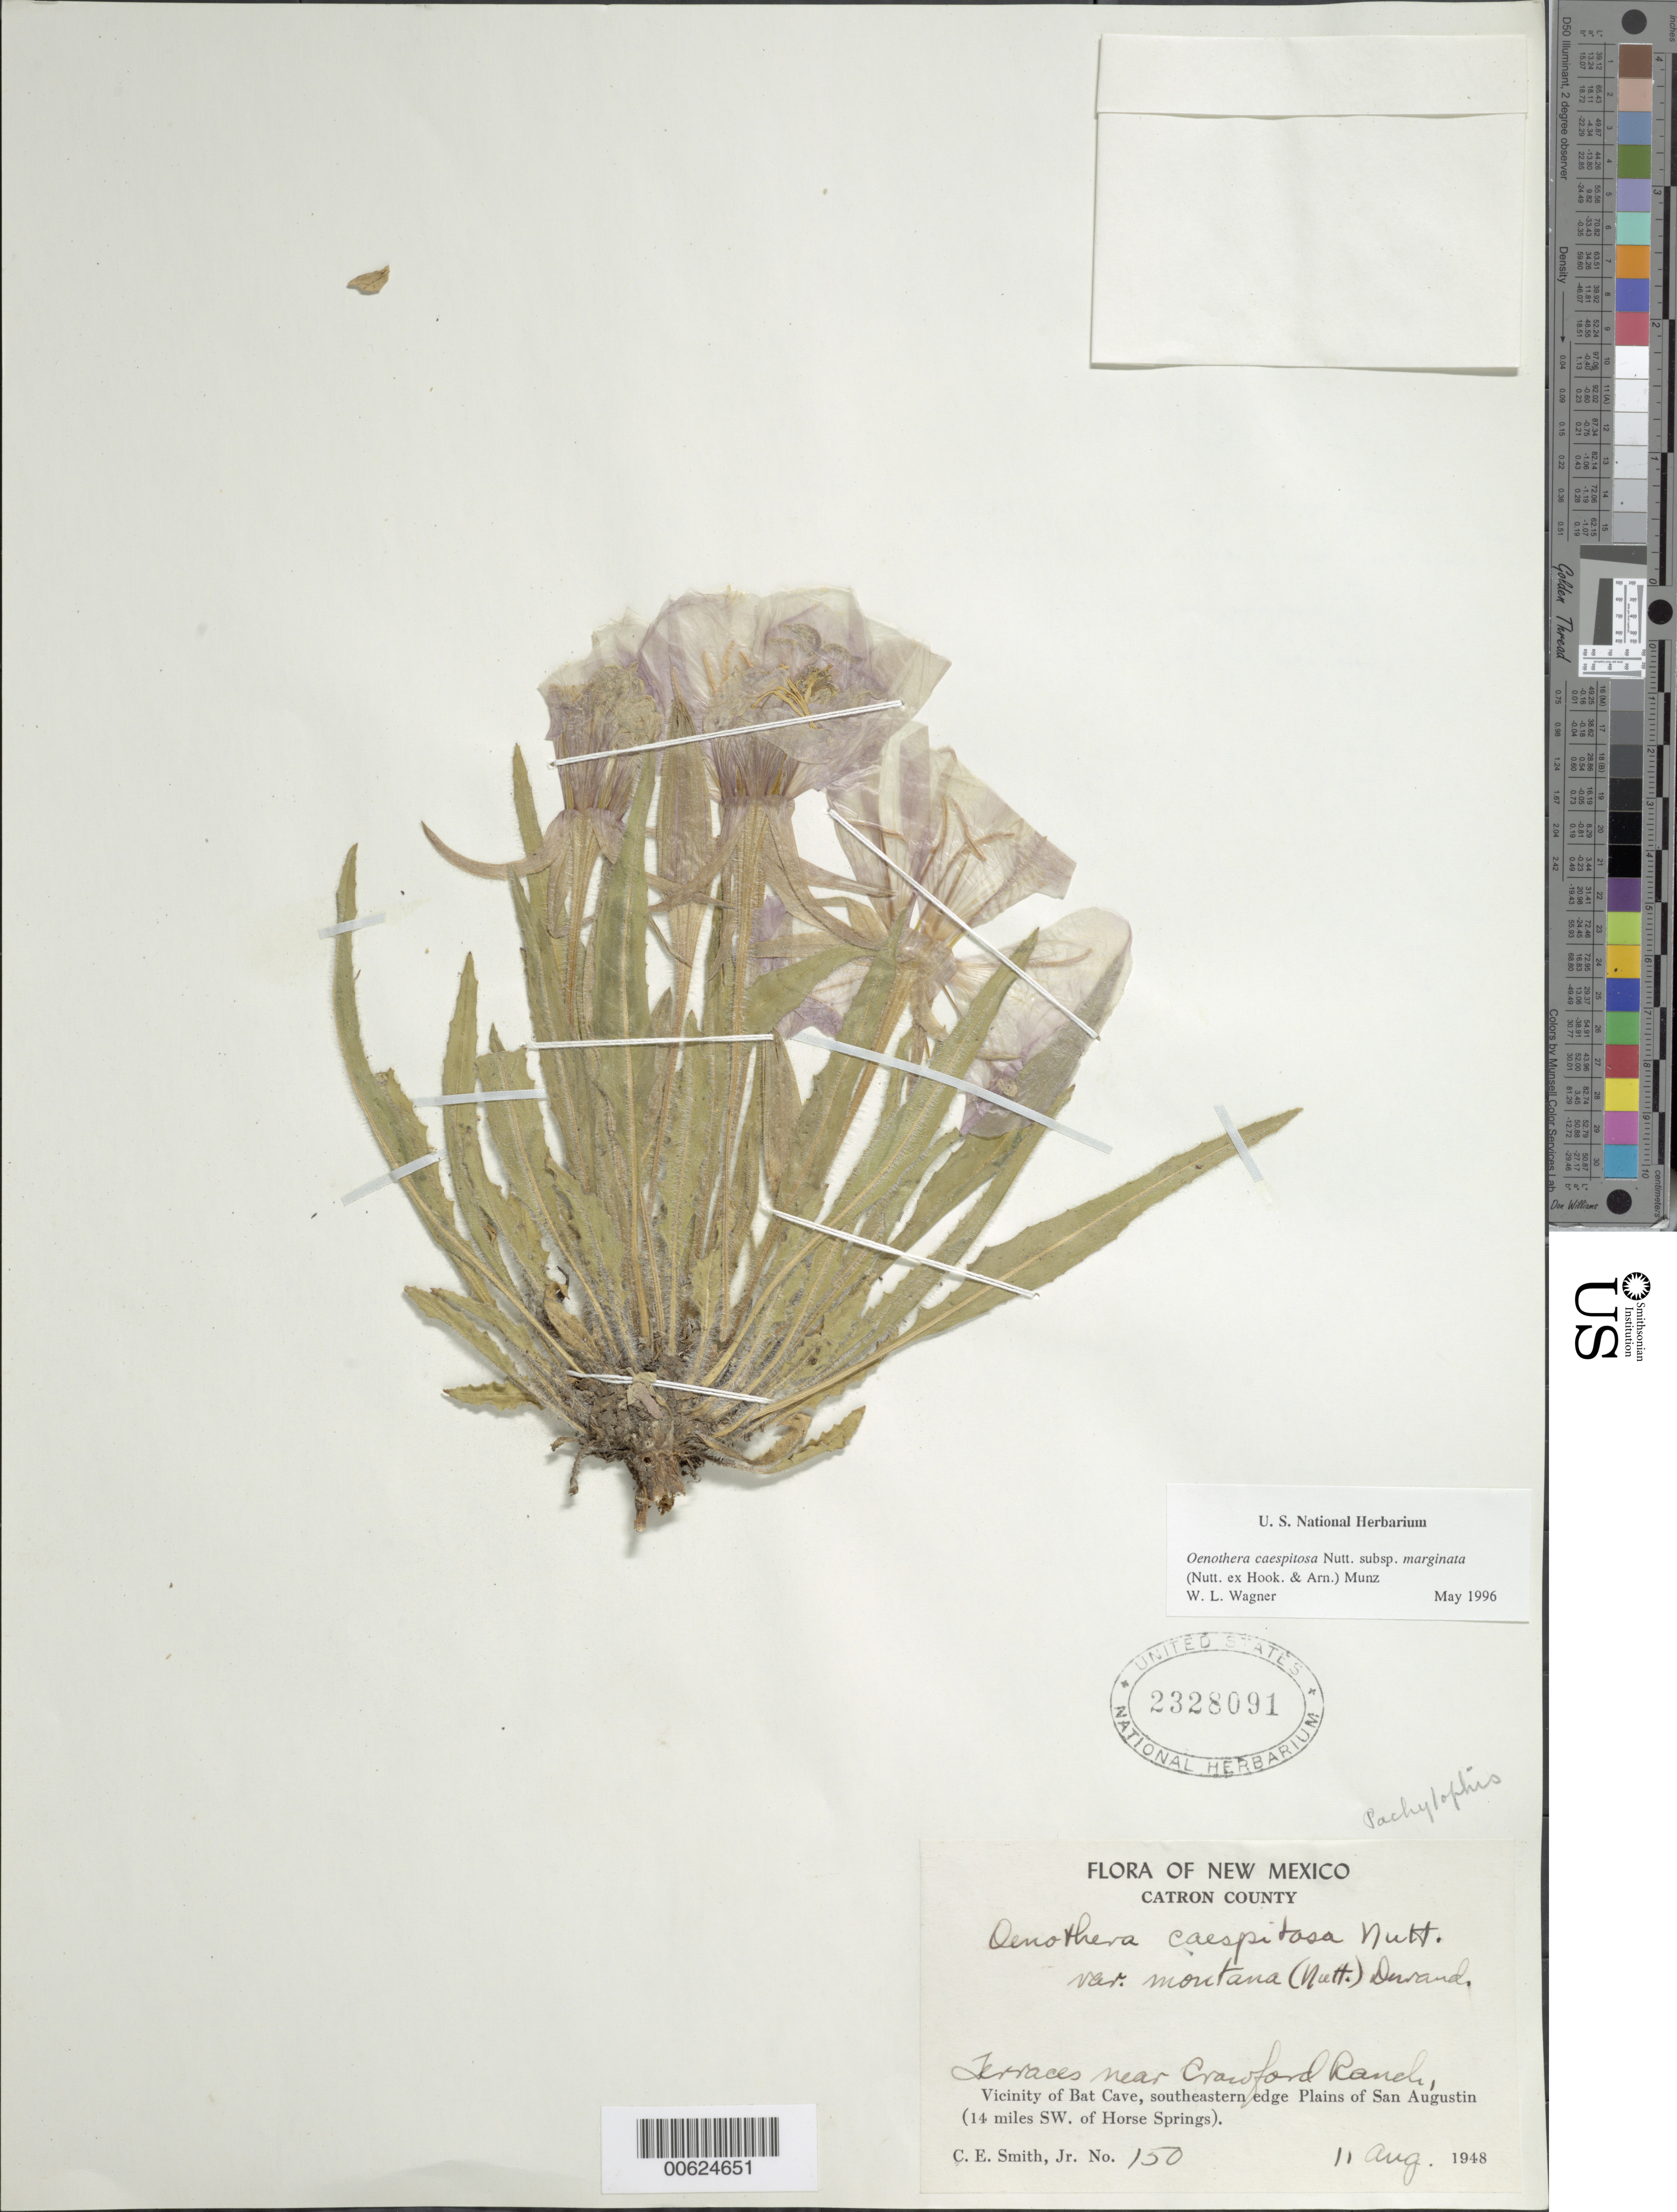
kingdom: Plantae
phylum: Tracheophyta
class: Magnoliopsida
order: Myrtales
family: Onagraceae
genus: Oenothera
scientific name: Oenothera cespitosa subsp. marginata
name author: (Nutt. ex Hook. & Arn.) Munz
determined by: Wagner, W. L., (BOT), Smithsonian Institution - National Museum of Natural History (UNITED STATES)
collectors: C. E. Smith Jr.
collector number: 150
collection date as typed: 11 Aug 1948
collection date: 1948-08-11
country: United States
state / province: New Mexico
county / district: Catron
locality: Bat Cave, San Augustin, 14 miles SW of Horse Springs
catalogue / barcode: US 2328091